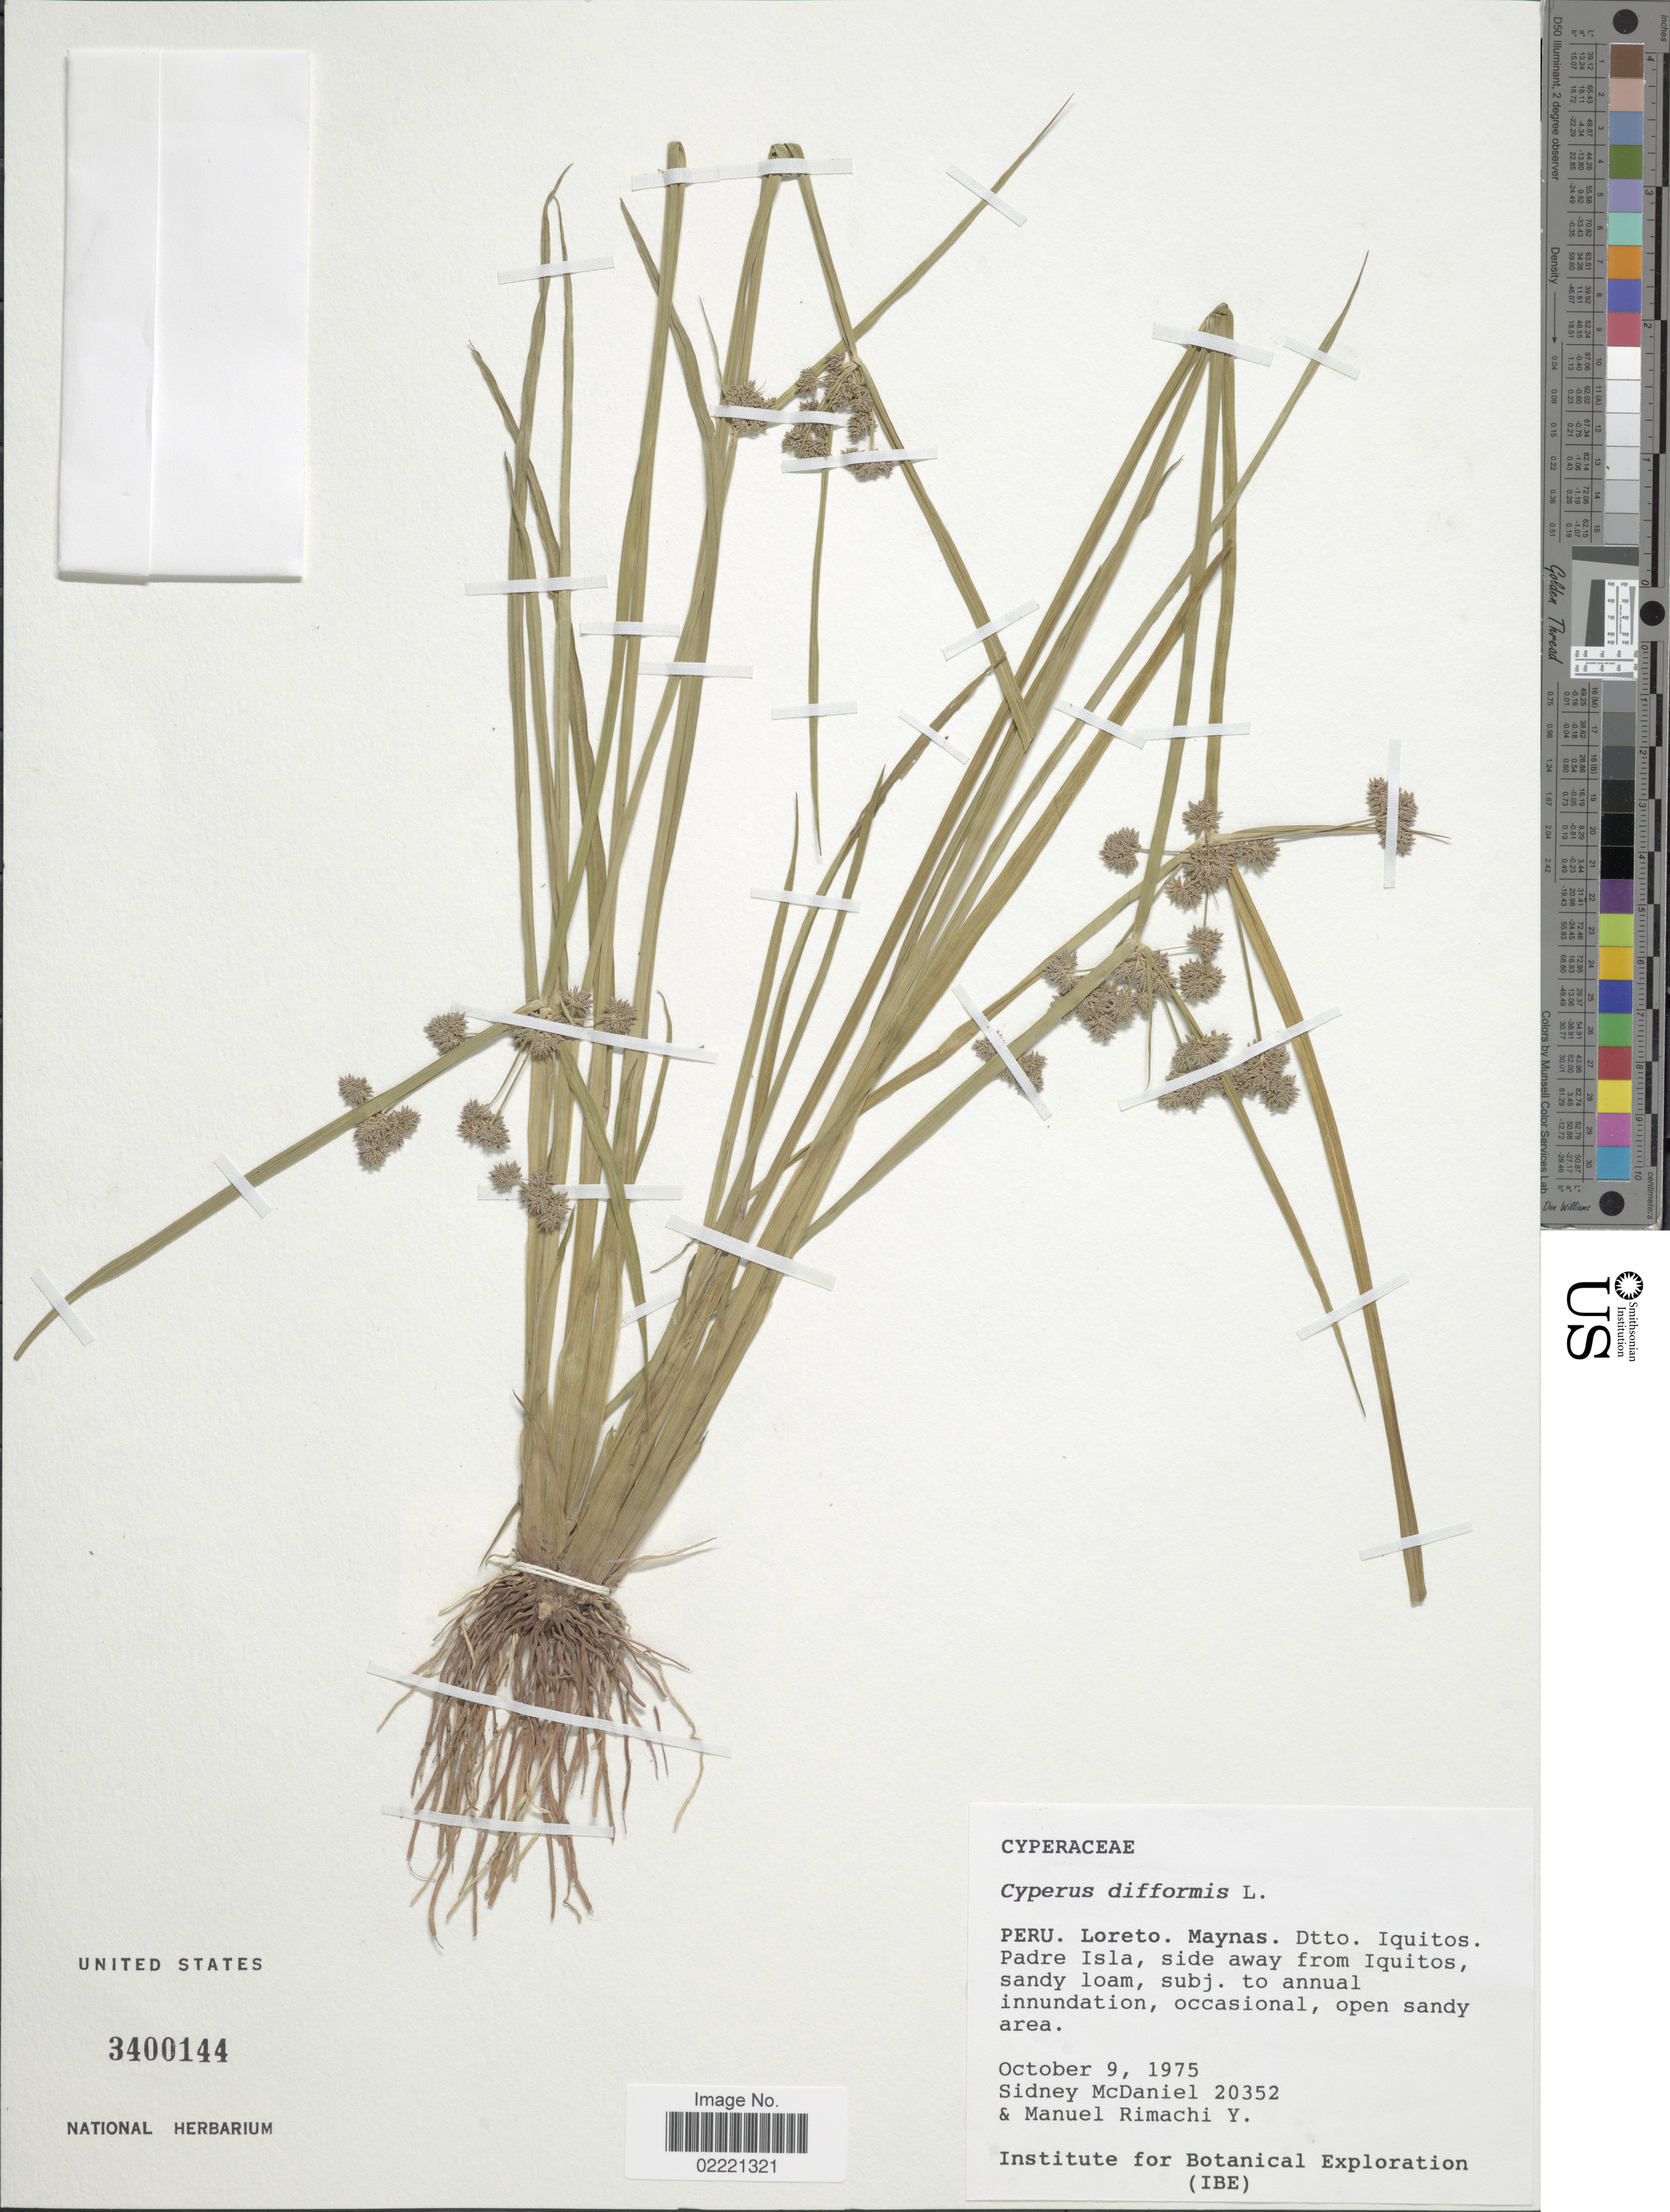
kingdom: Plantae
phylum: Tracheophyta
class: Liliopsida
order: Poales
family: Cyperaceae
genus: Cyperus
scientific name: Cyperus difformis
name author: L.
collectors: S. McDaniel & M. Rimachi Y.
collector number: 20352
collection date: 1975-10-09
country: Peru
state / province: Loreto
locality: Maynas, Dtto. Iquitos, Padre Isla, side away from Iquitos, sandy loam, open sandy area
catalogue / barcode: US 3400144